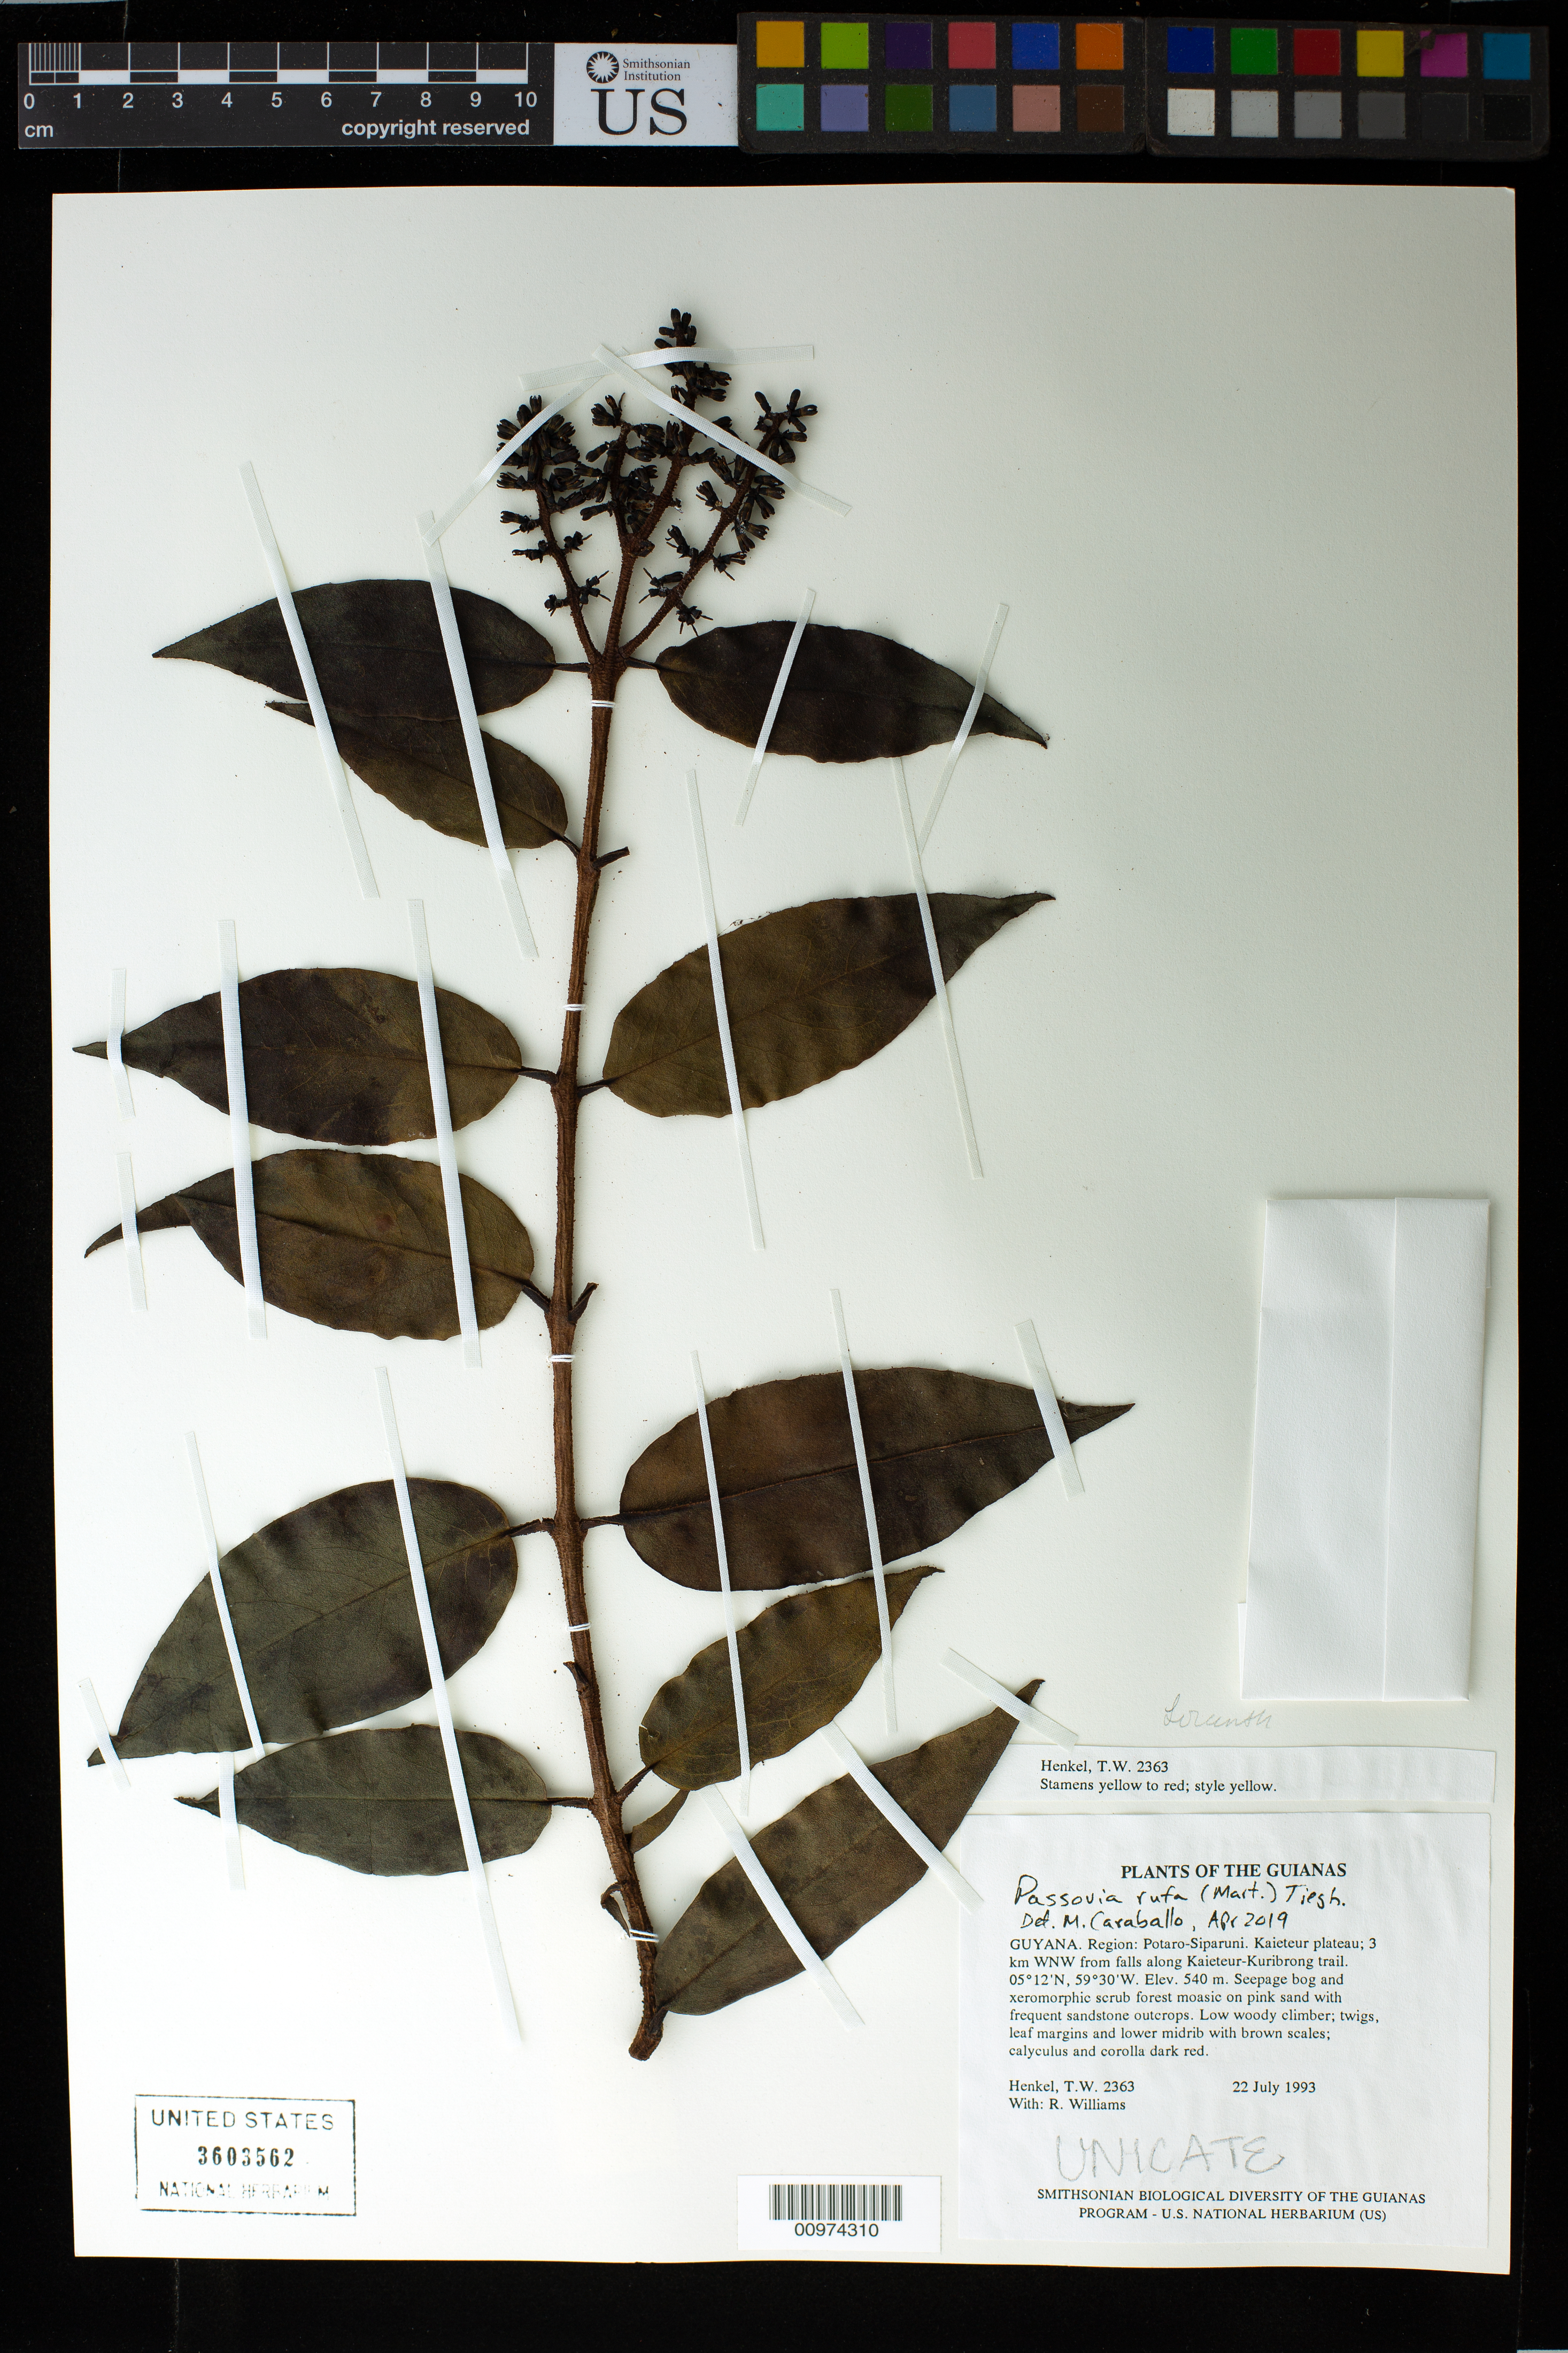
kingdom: Plantae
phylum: Tracheophyta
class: Magnoliopsida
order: Santalales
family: Loranthaceae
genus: Passovia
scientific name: Passovia rufa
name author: (Mart.) Kuijt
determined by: Caraballo-Ortiz, Marcos A., (MISS), University of Mississippi (UNITED STATES)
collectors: T. Henkel & R. Williams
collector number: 2363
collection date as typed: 22 July 1993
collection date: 1993-07-22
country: Guyana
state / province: Potaro-Siparuni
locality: Kaieteur plateau; 3 km WNW from falls along Kaieteur-Kuribrong trail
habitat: Seepage bog and xeromorphic scrub forest moasic on pink sand with frequent sandstone outcrops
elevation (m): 540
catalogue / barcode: US 3603562